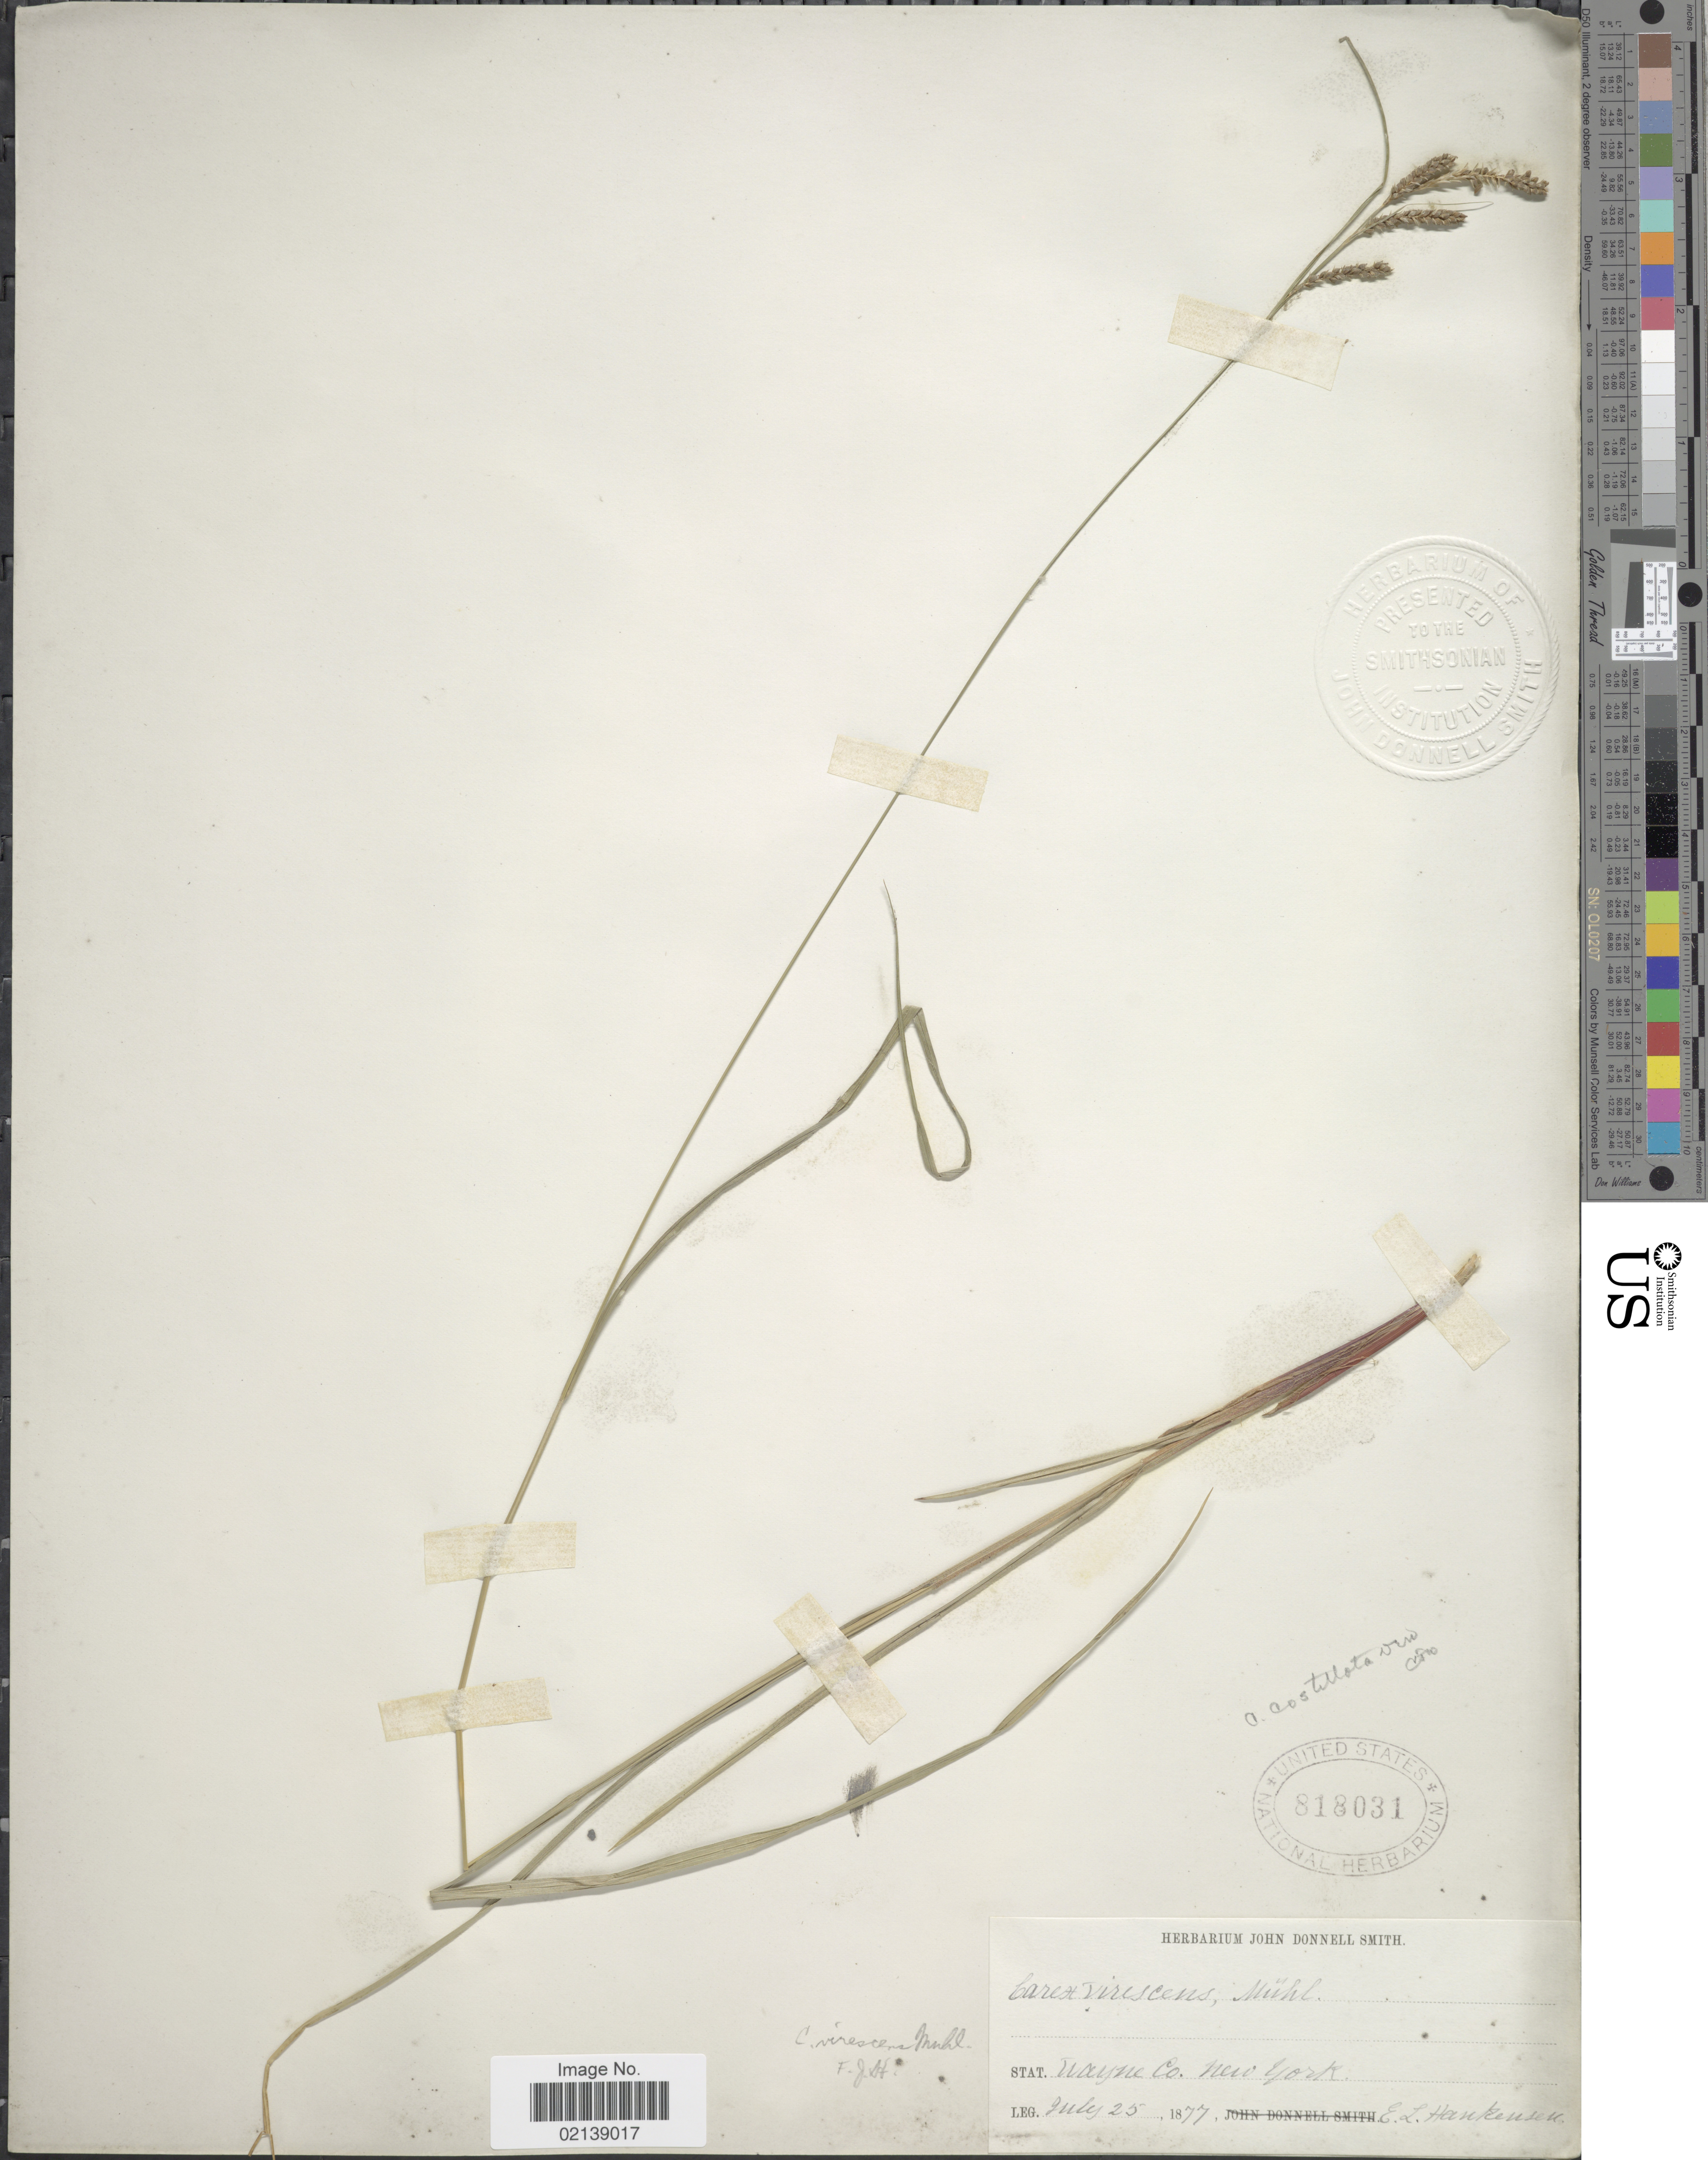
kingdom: Plantae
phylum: Tracheophyta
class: Liliopsida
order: Poales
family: Cyperaceae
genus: Carex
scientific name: Carex virescens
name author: Muhl. ex Willd.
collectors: E. Hankenson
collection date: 1877-07-25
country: United States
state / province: New York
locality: Wayne Co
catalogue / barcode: US 818031